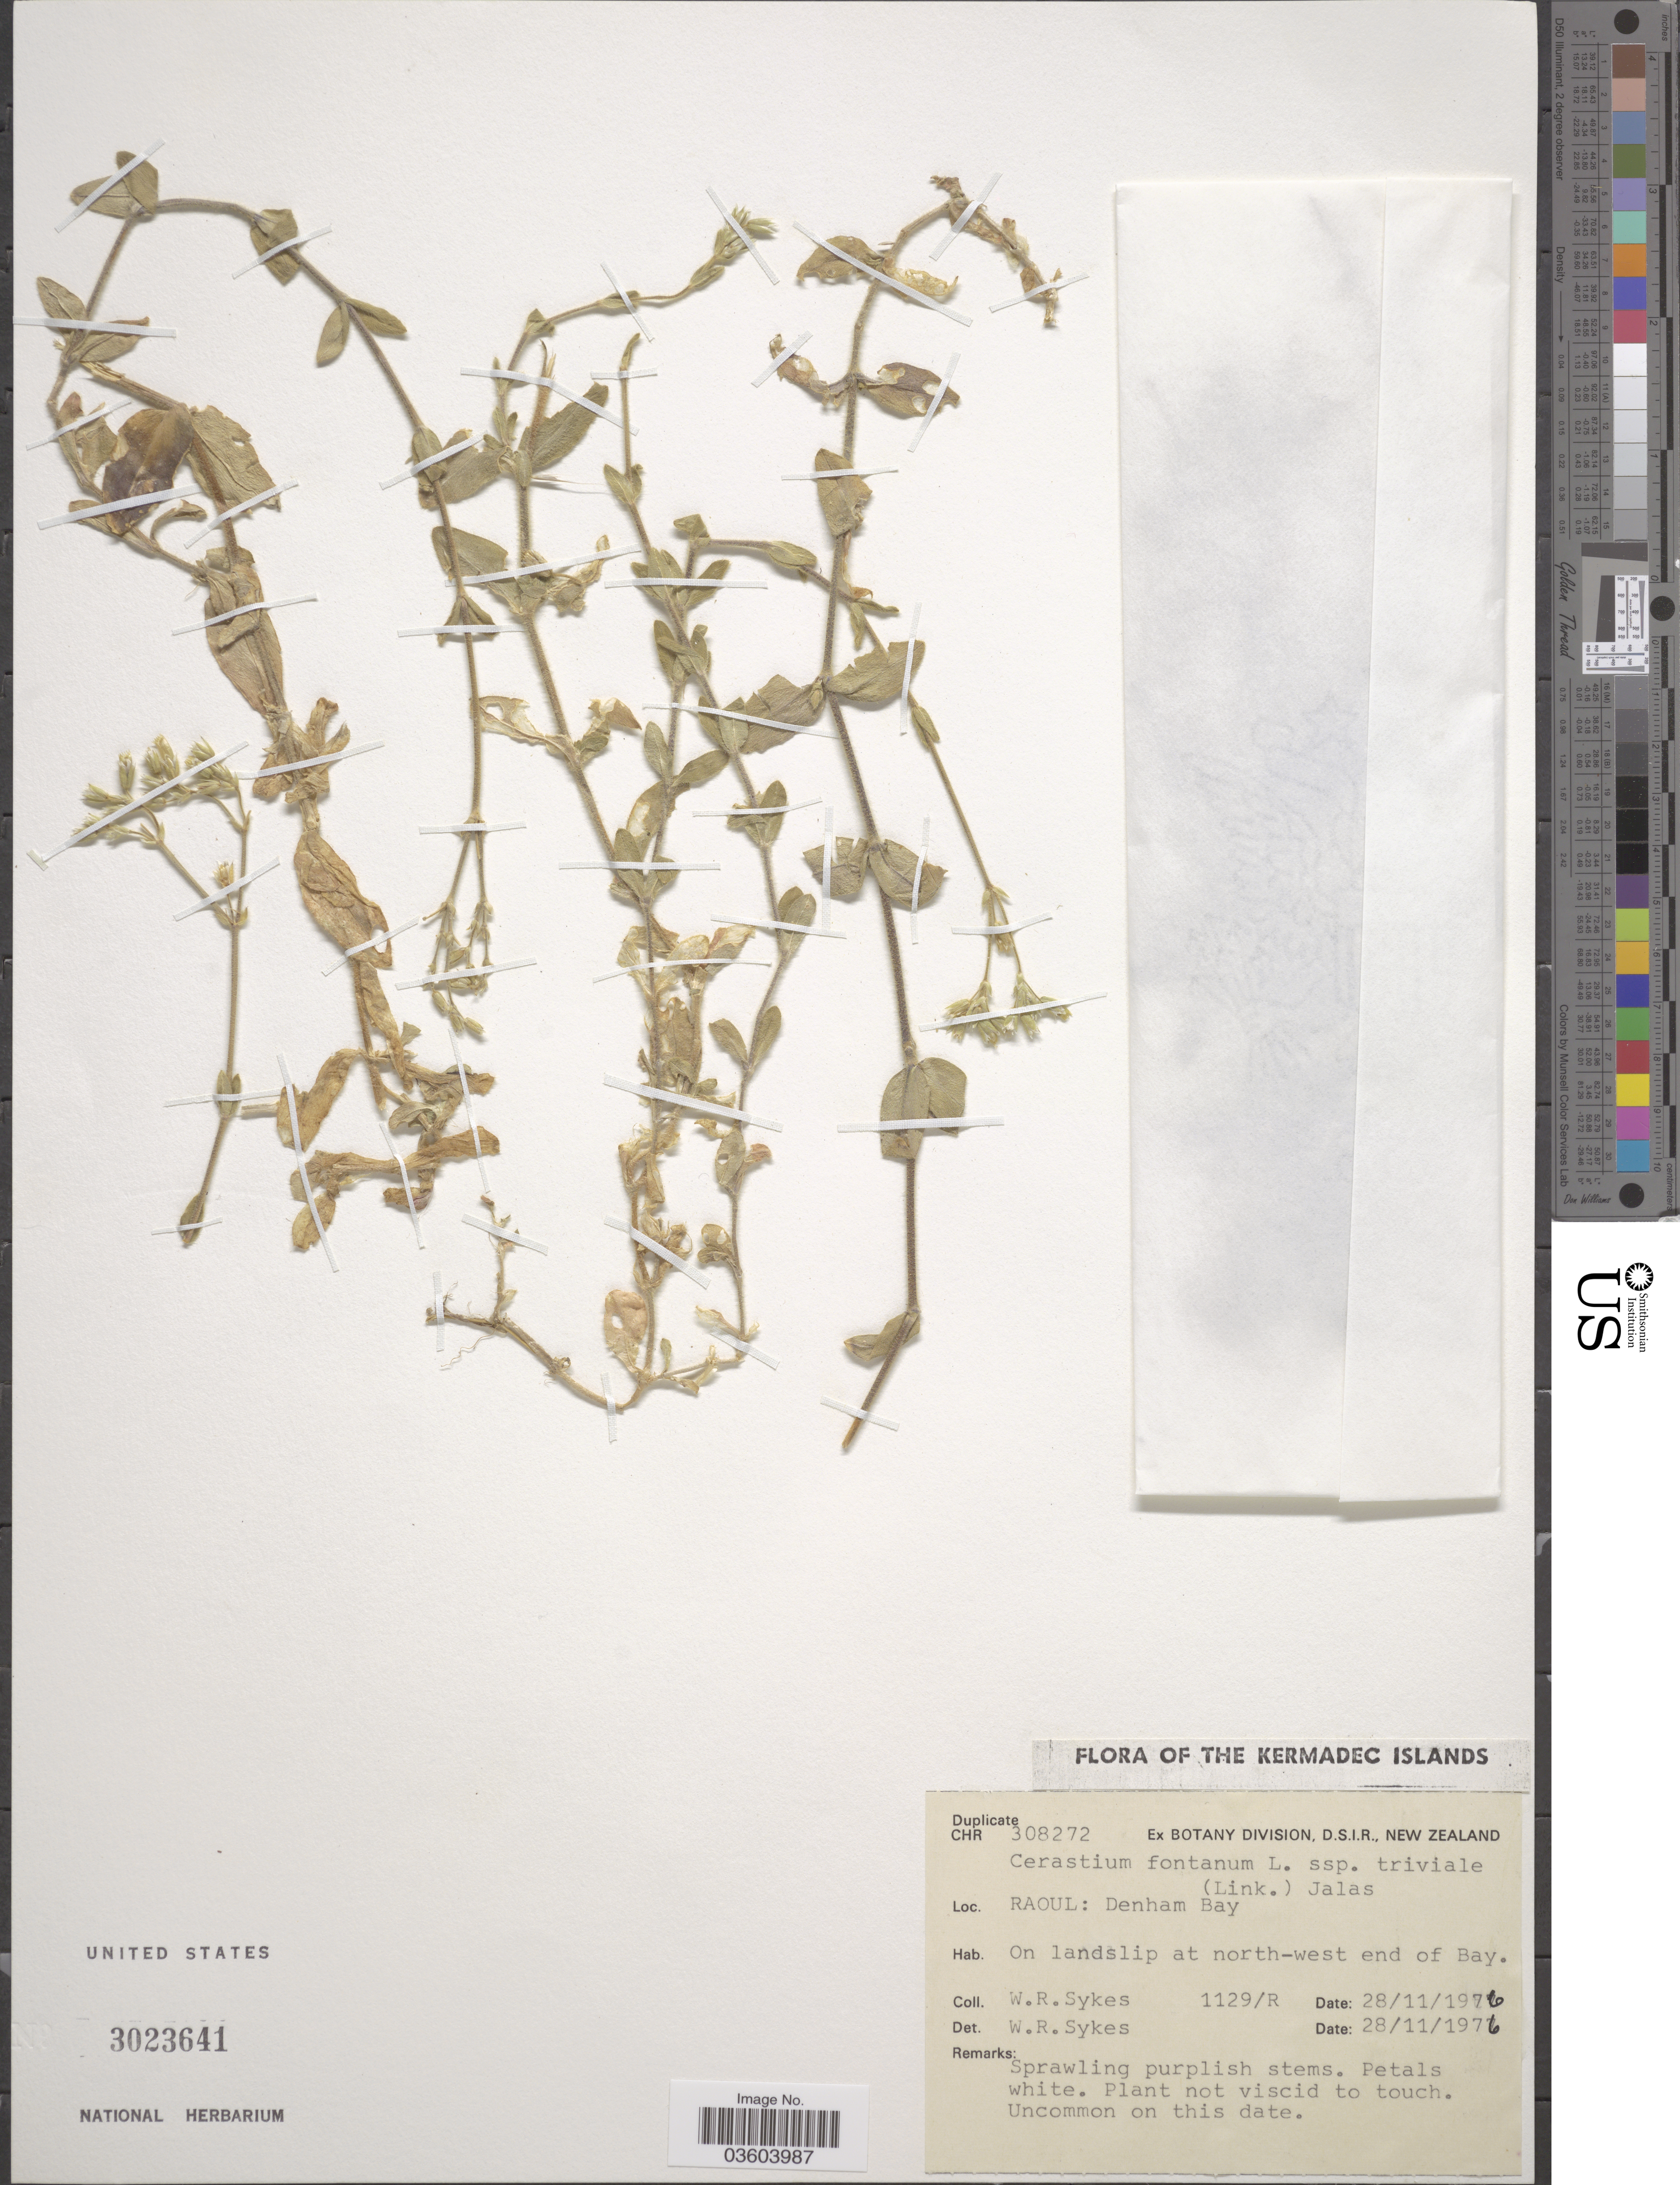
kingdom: Plantae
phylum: Tracheophyta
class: Magnoliopsida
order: Caryophyllales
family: Caryophyllaceae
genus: Cerastium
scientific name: Cerastium fontanum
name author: Baumg.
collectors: W. R. Sykes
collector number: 1129/R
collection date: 1976-11-28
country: New Zealand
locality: Raoul: Denham Bay.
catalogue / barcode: US 3023641